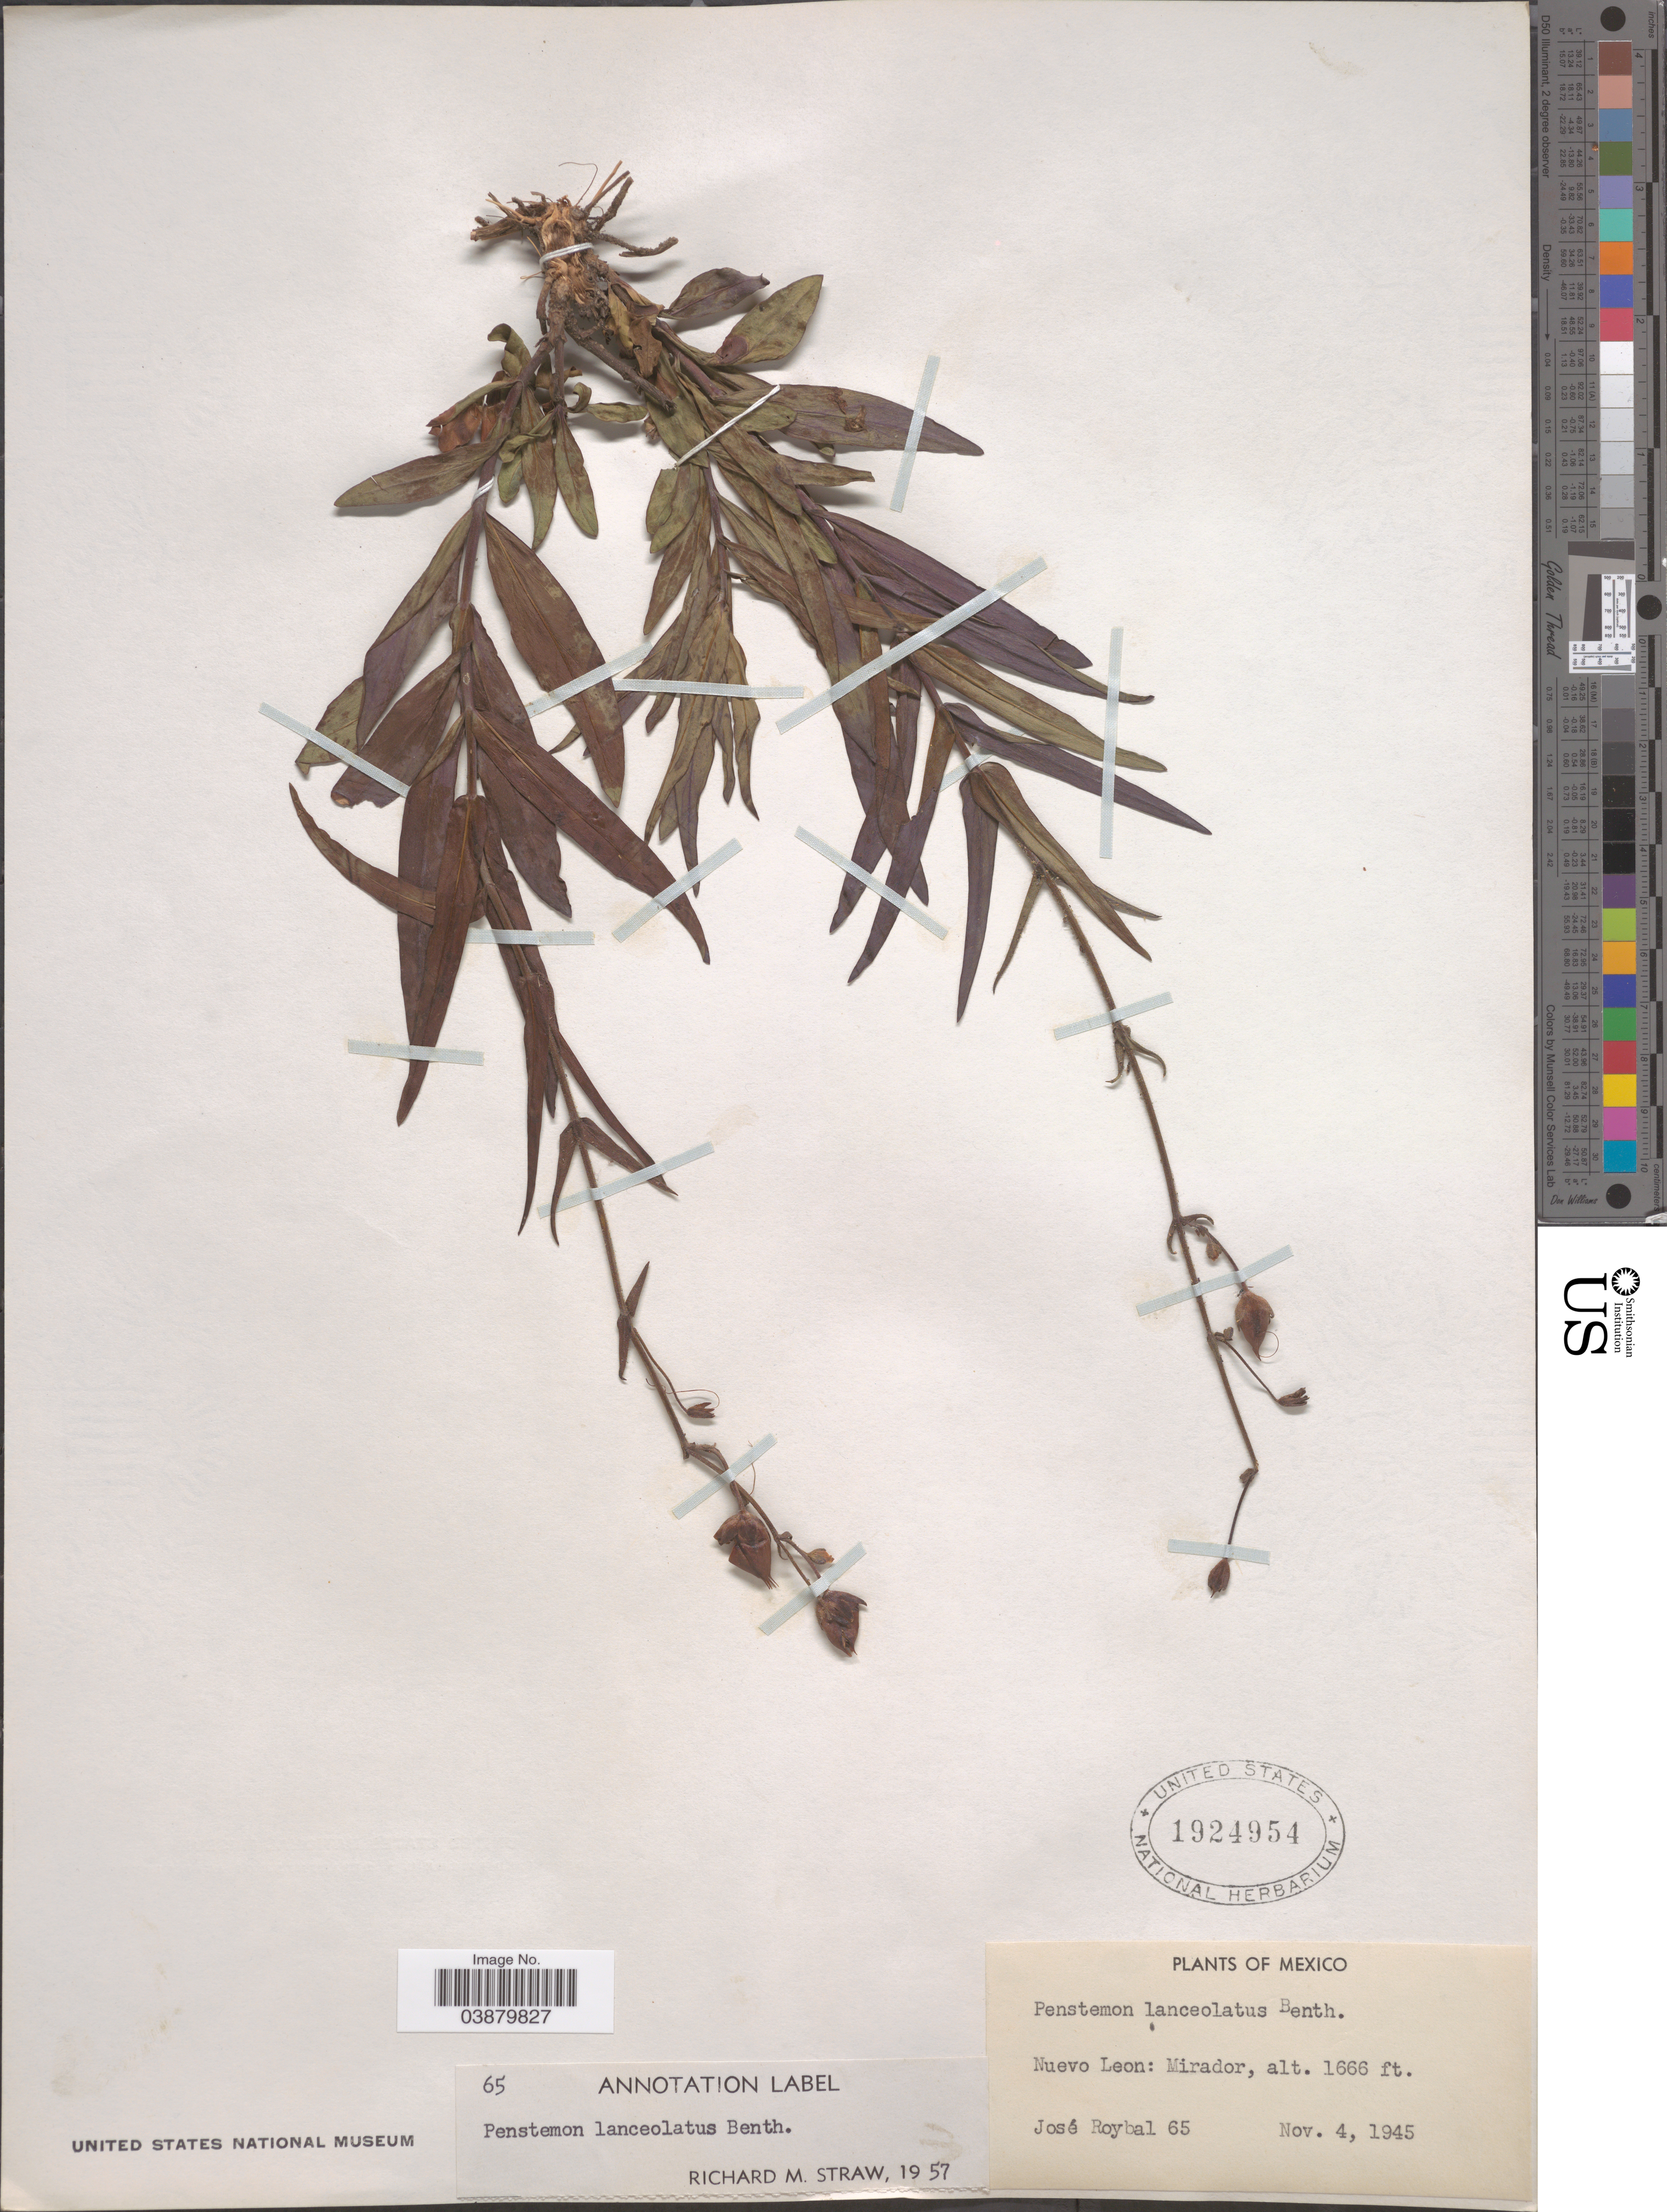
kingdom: Plantae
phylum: Tracheophyta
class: Magnoliopsida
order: Lamiales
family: Plantaginaceae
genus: Penstemon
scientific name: Penstemon lanceolatus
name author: Benth.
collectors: J. Roybal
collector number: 65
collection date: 1945-11-04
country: Mexico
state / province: Nuevo León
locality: Mirador.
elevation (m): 508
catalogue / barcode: US 1924954